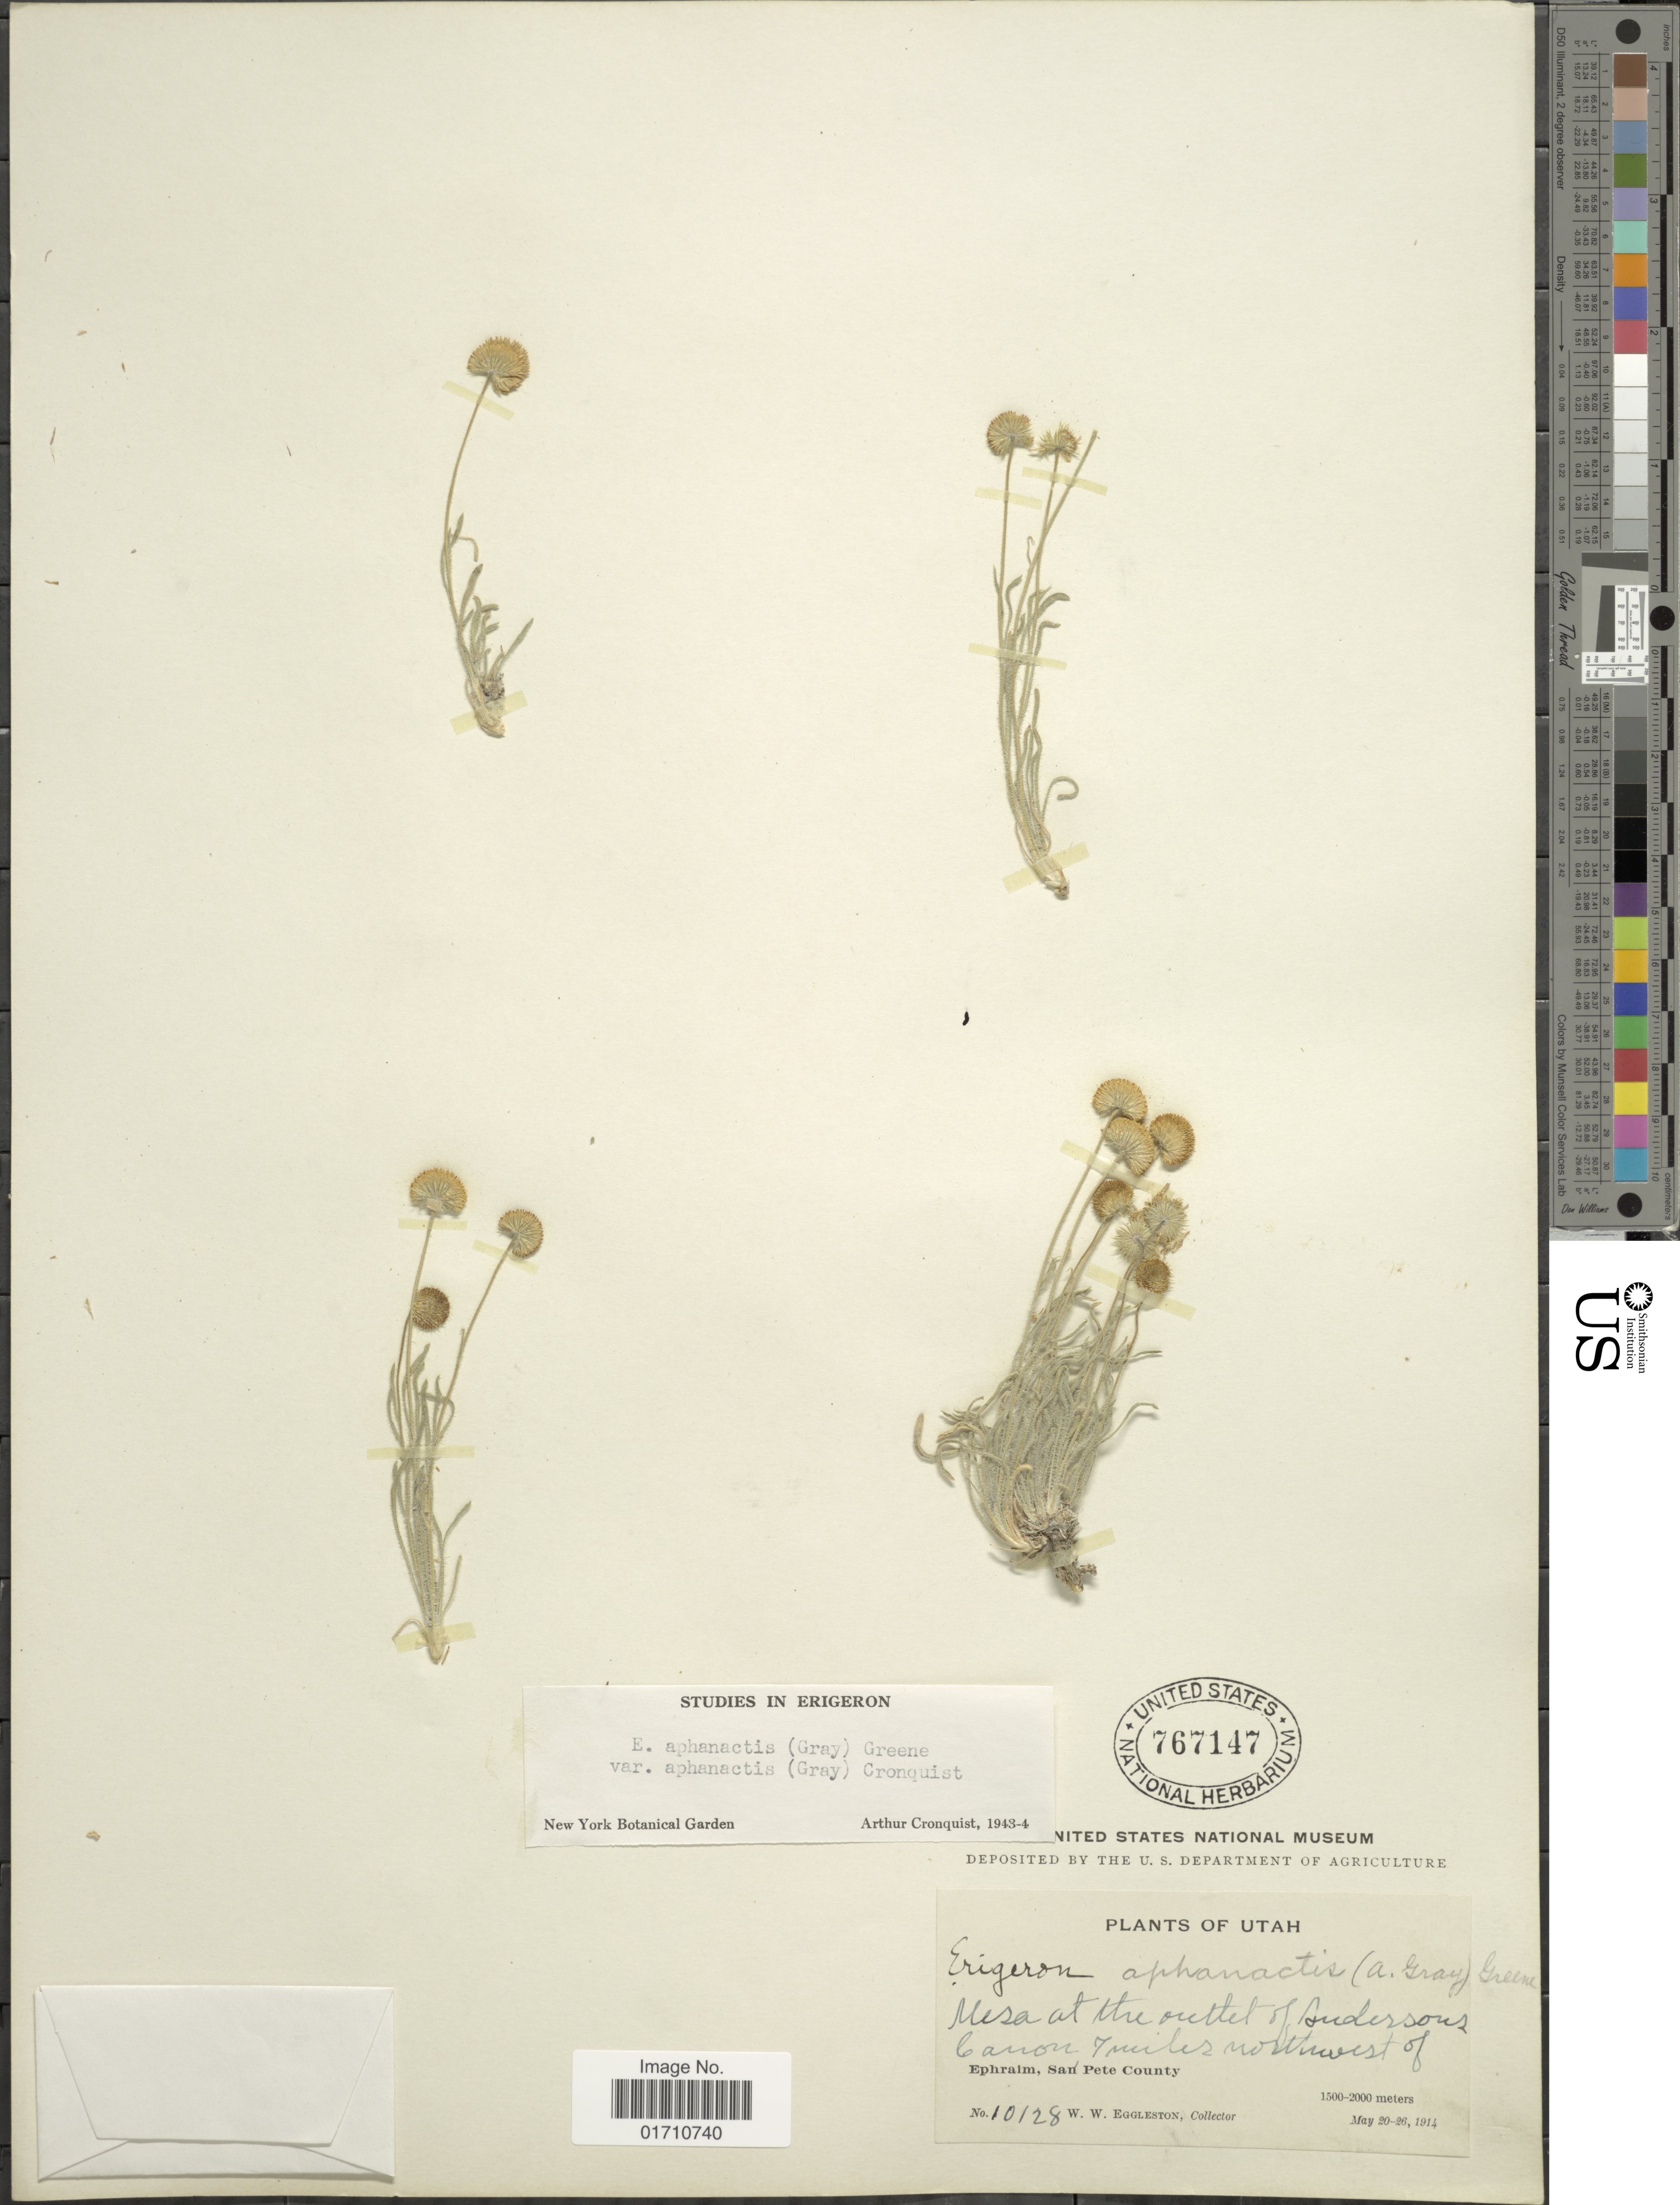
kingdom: Plantae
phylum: Tracheophyta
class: Magnoliopsida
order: Asterales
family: Asteraceae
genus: Erigeron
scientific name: Erigeron aphanactis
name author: (A. Gray) Greene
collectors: W. W. Eggleston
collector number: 10128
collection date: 1914-05-20/1914-05-26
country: United States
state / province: Utah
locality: Mesa at the outlet of Andersons Canon, 7 miles northwest of Ephraim, San Pete County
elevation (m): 1500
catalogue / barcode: US 767147